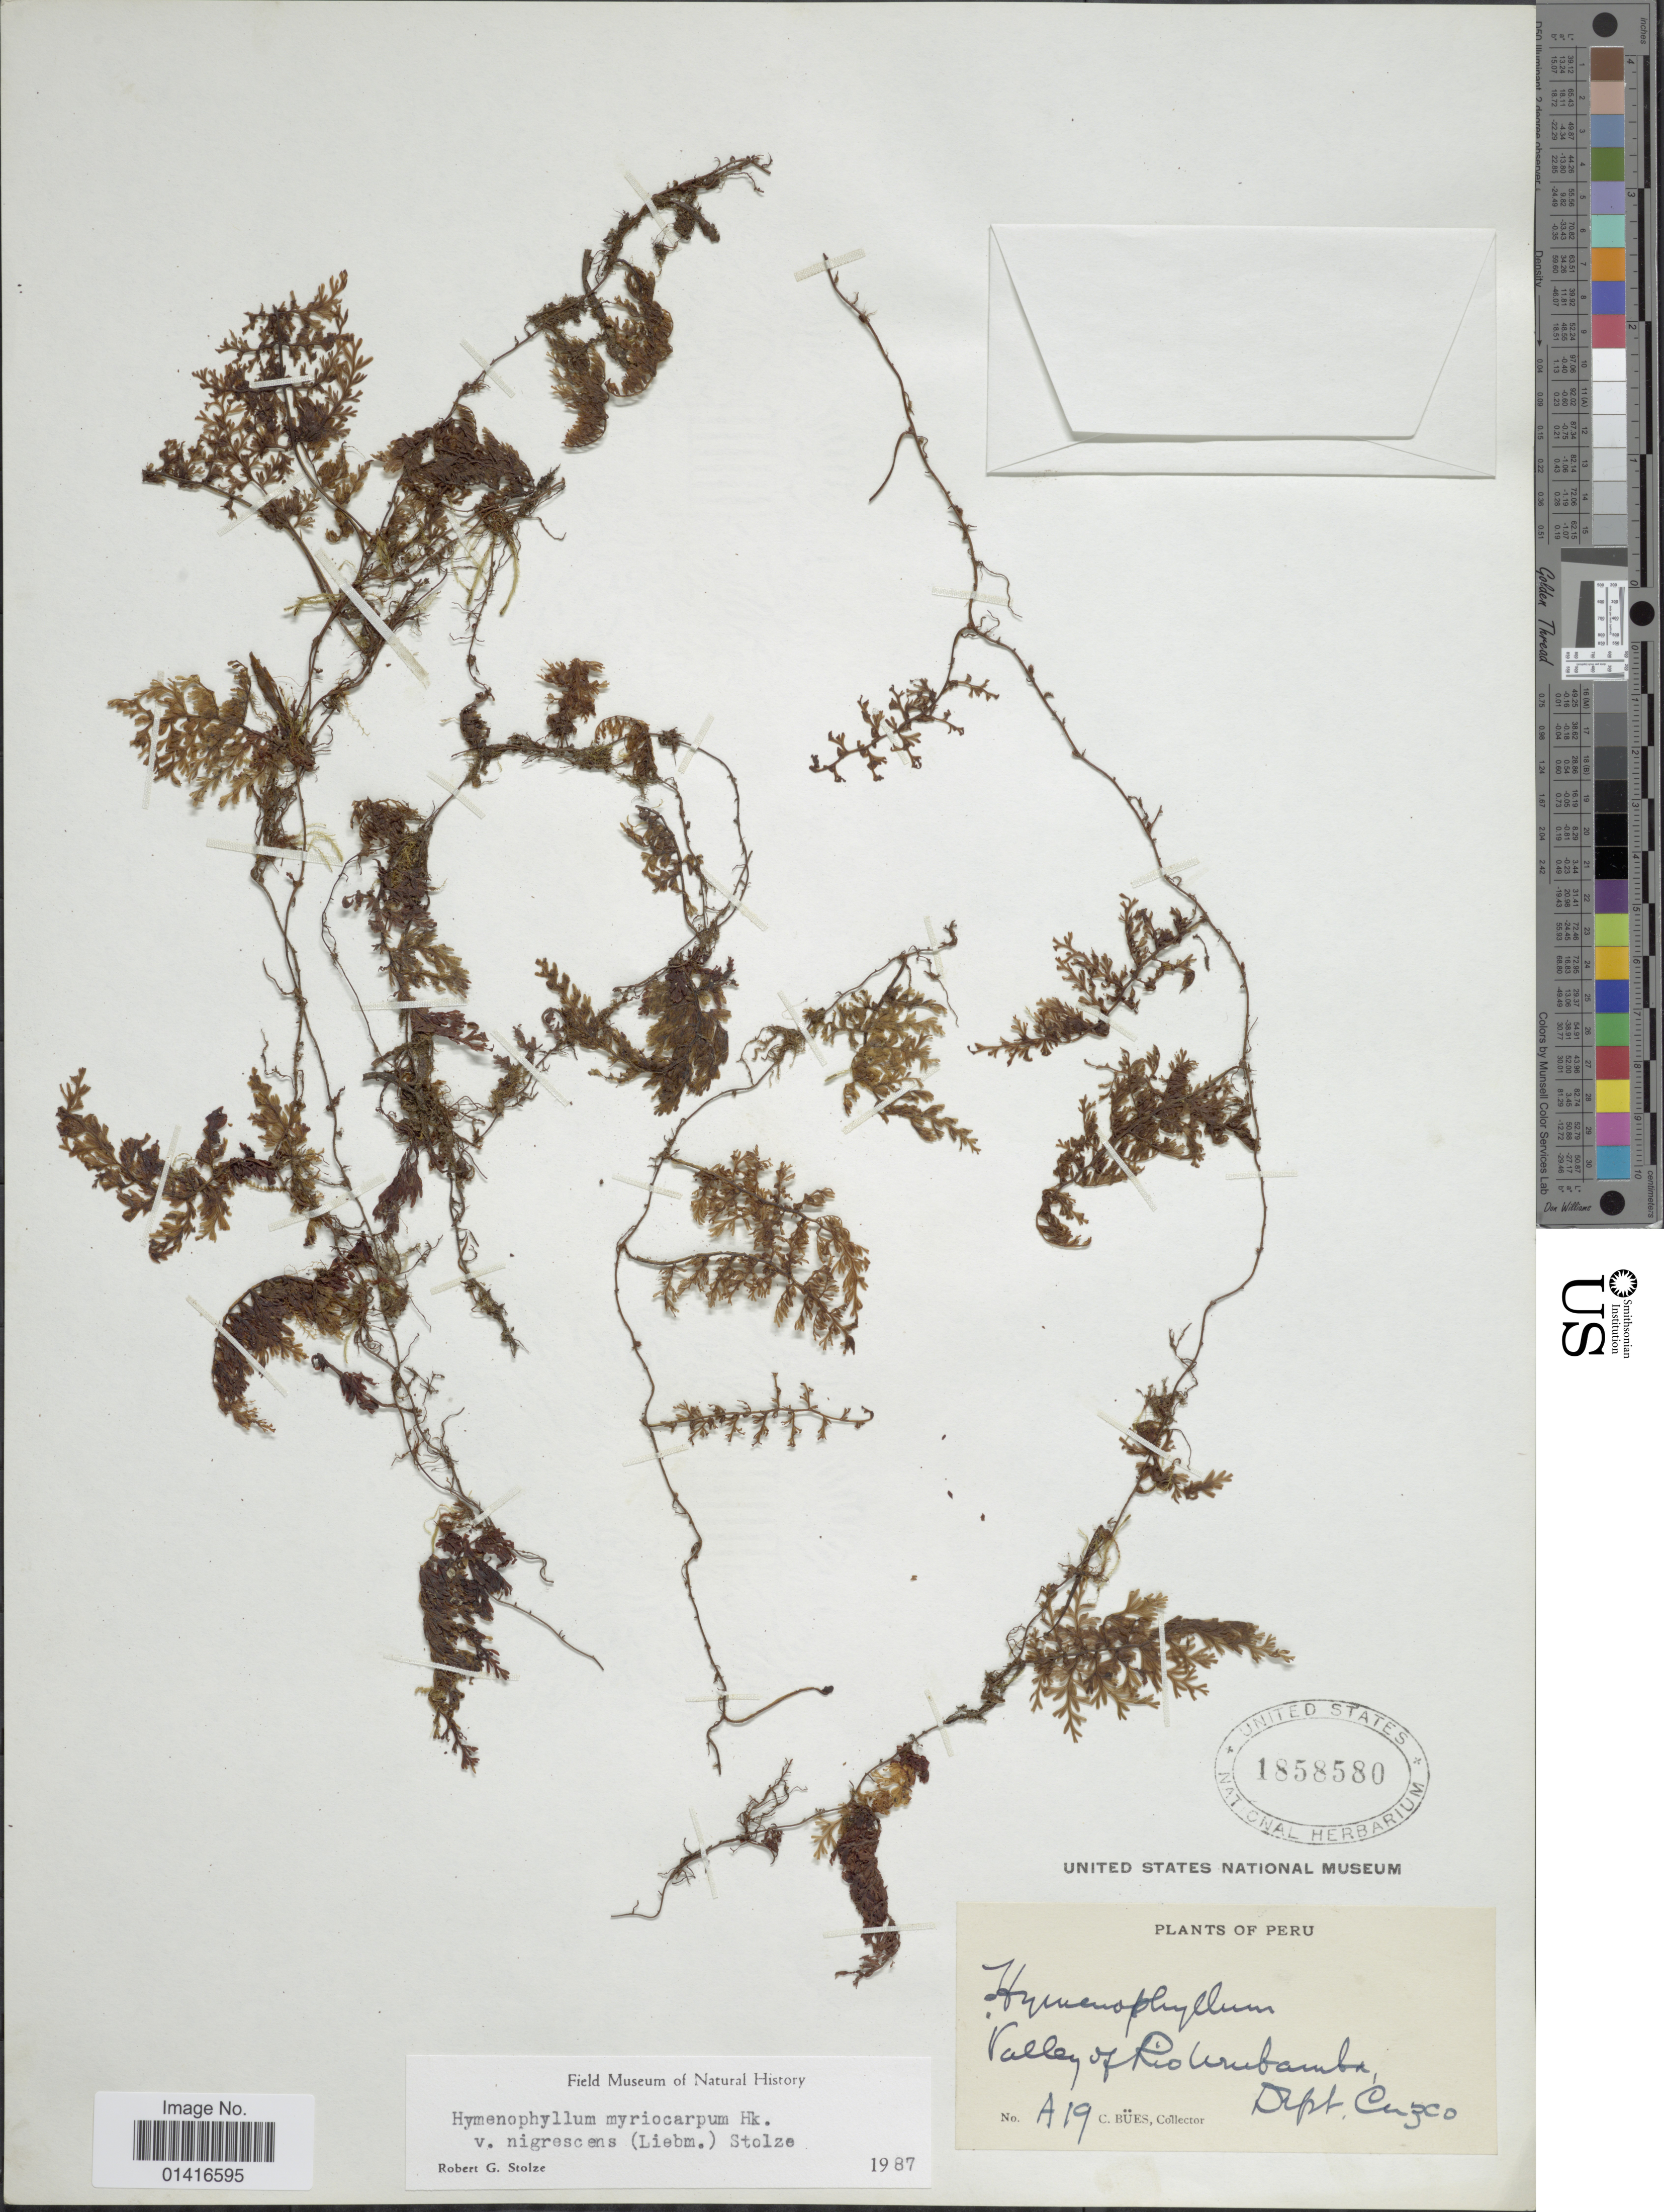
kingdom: Plantae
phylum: Tracheophyta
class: Polypodiopsida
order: Hymenophyllales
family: Hymenophyllaceae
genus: Hymenophyllum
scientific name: Hymenophyllum myriocarpum var. myriocarpum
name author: Hook.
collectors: C. Bues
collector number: A19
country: Peru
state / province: Cusco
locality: Valley of Rio Urubamba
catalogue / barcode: US 1858580